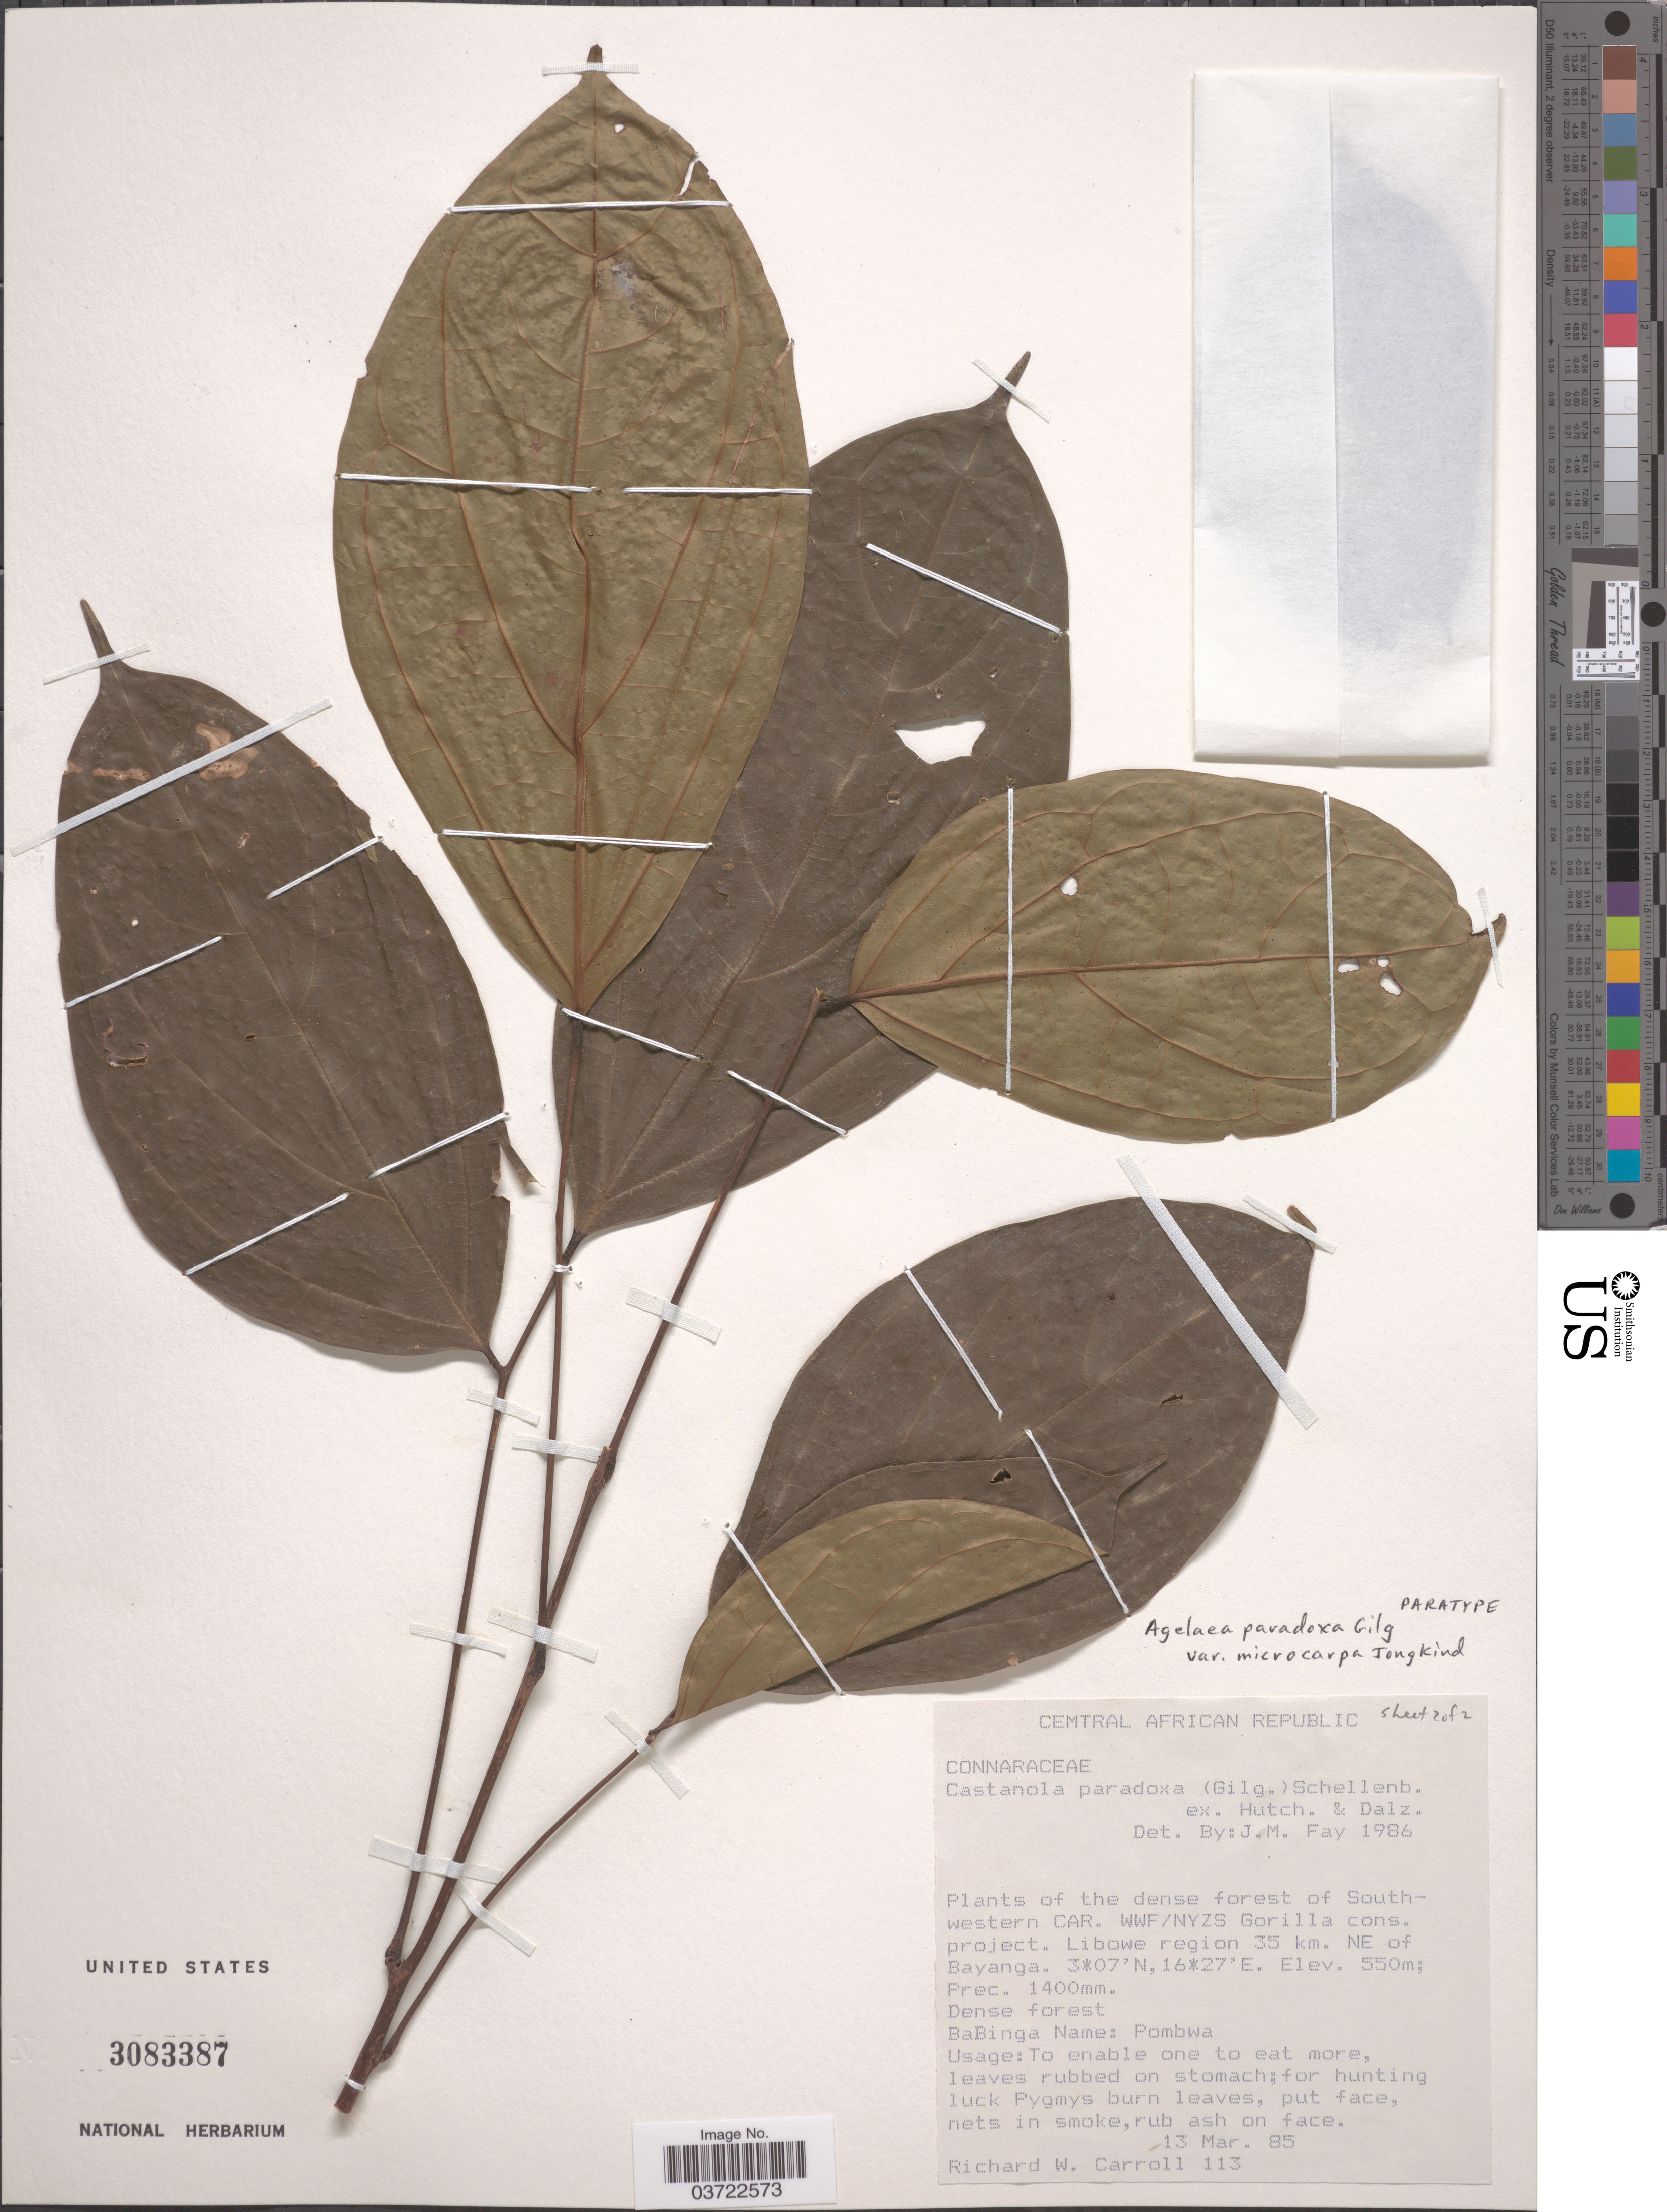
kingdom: Plantae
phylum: Tracheophyta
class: Magnoliopsida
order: Oxalidales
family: Connaraceae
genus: Agelaea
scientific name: Agelaea paradoxa var. microcarpa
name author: Jongkind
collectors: R. Carroll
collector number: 113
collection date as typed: Transcribed d/m/y: 13/3/85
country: Central African Republic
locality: Southwestern CAR. WWF/NYZS Gorilla cons. project. Libowe region 35 km. NE of Bayanga.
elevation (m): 550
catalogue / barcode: US 3083387